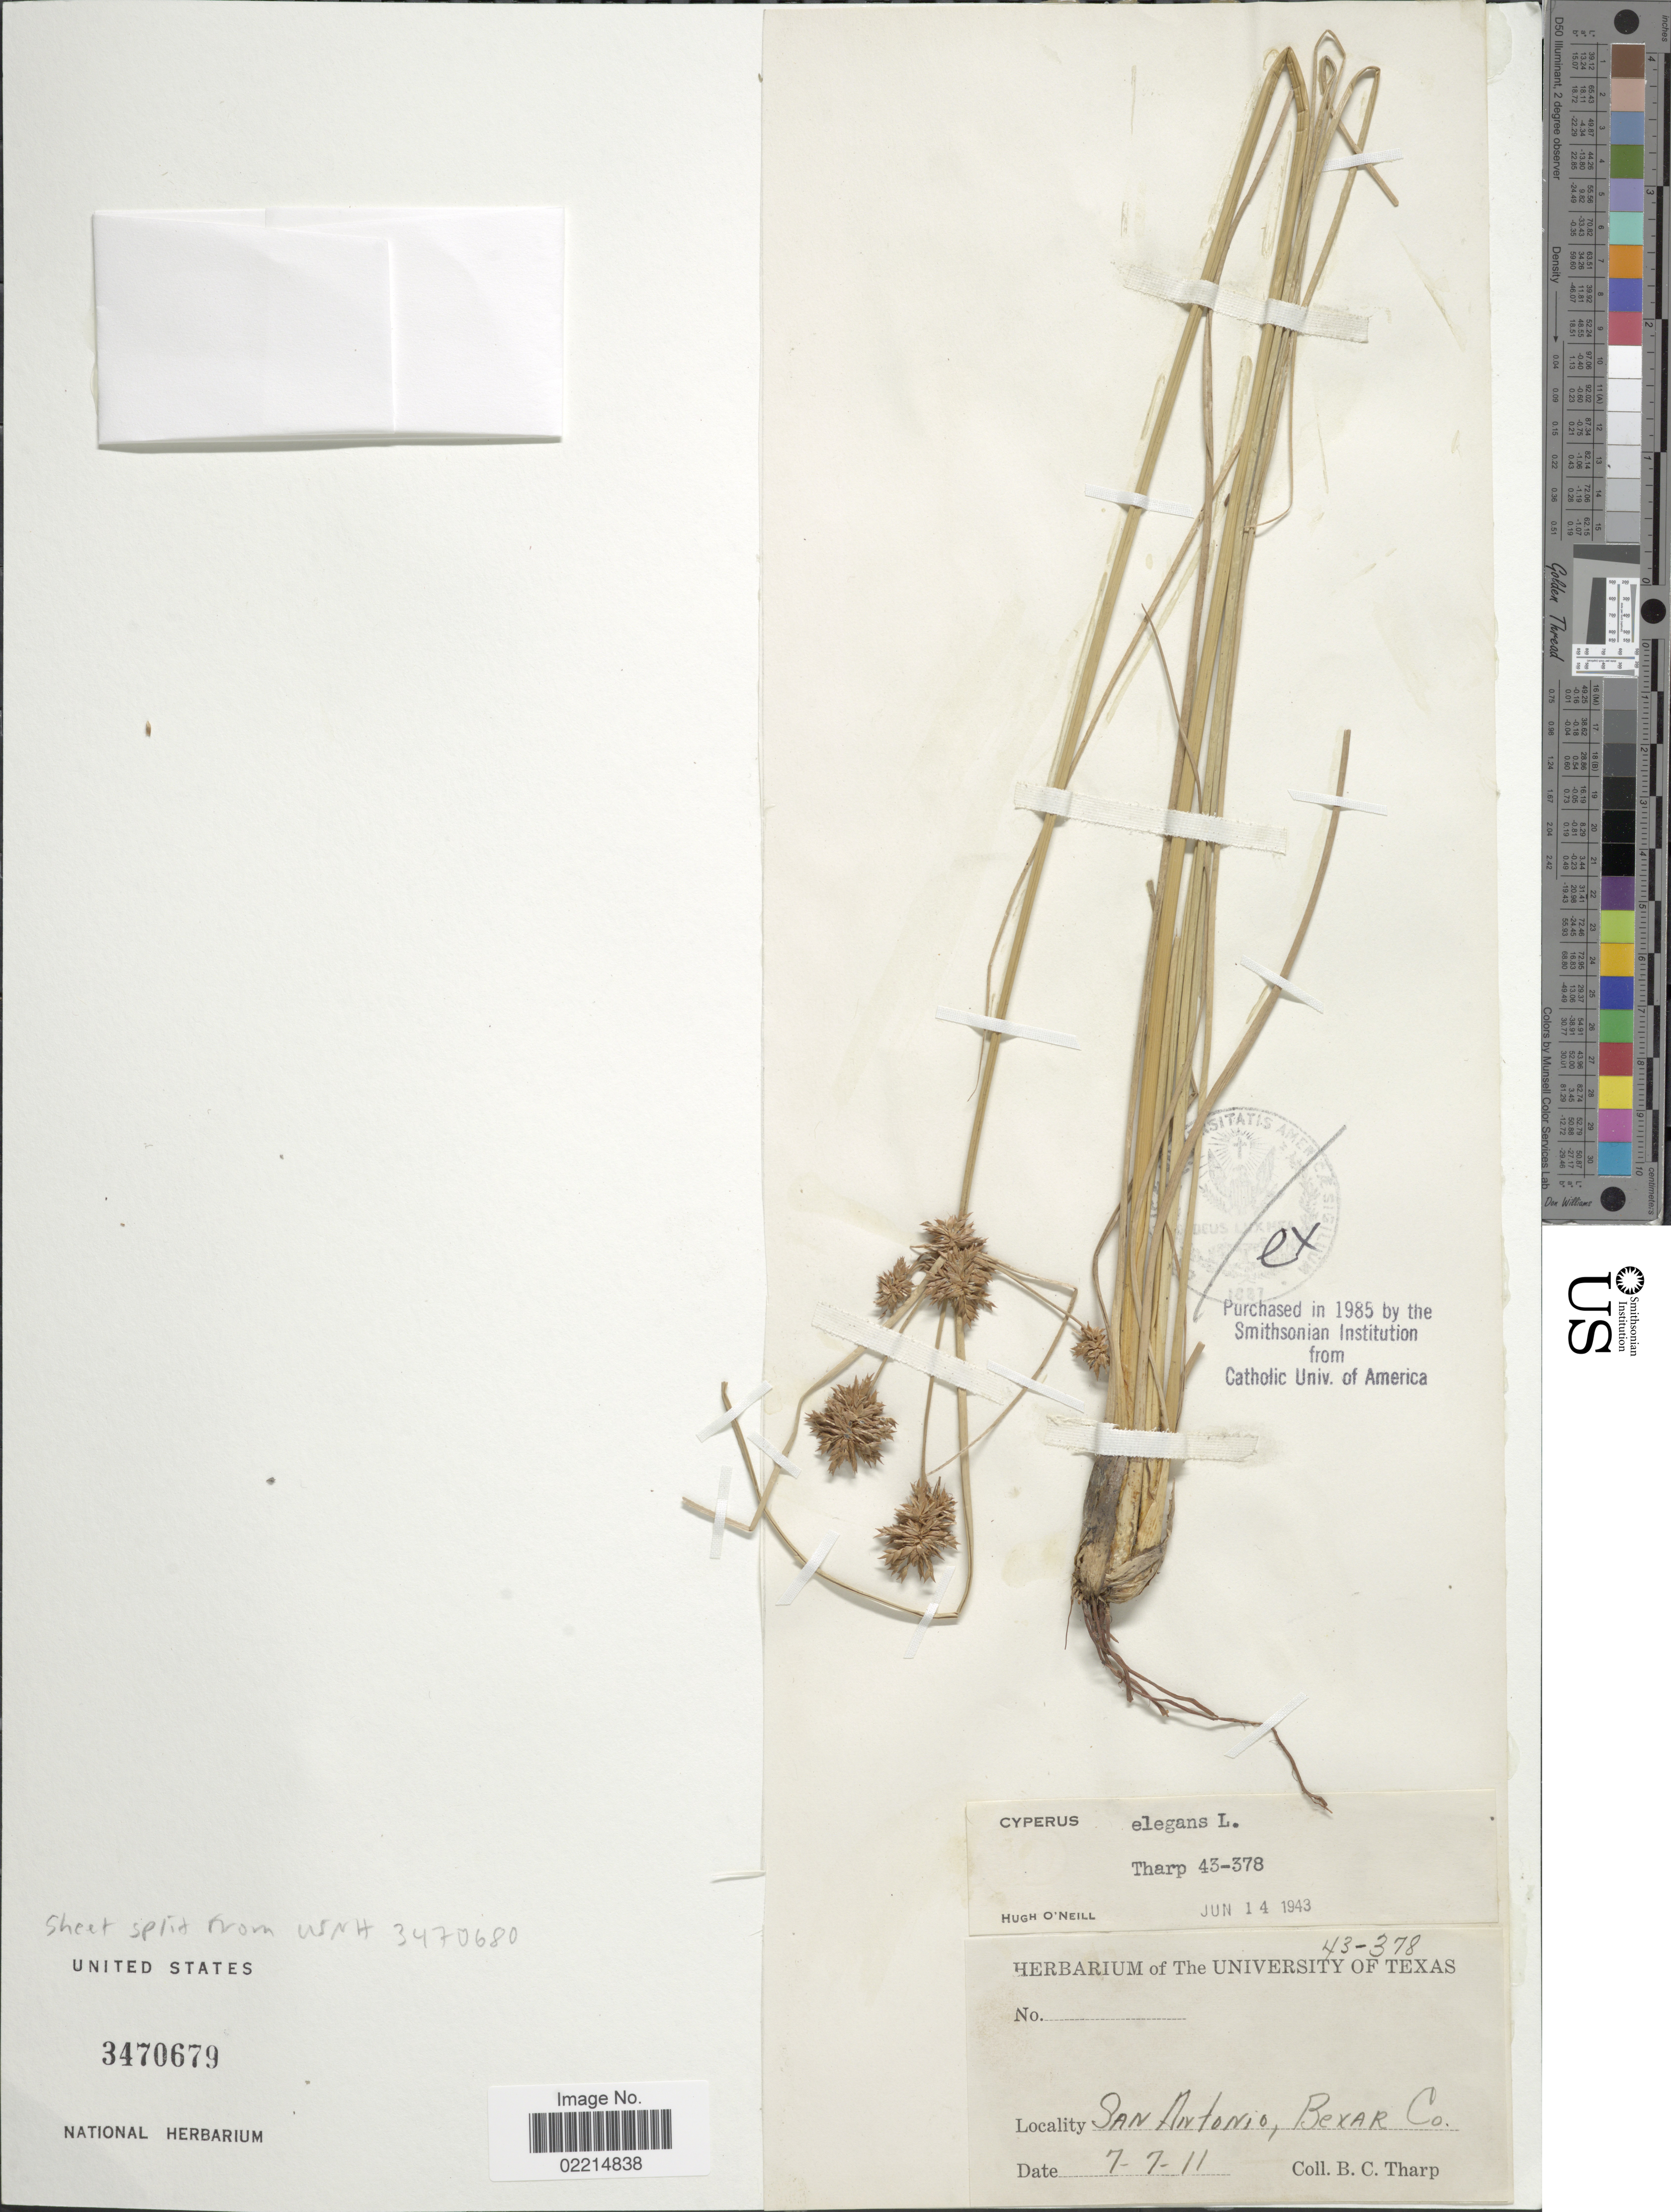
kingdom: Plantae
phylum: Tracheophyta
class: Liliopsida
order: Poales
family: Cyperaceae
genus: Cyperus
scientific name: Cyperus elegans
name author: L.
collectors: B. C. Tharp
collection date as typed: Transcribed d/m/y: 7/7/11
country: United States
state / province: Texas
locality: San Antonio, Bexar Co.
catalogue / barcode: US 3470679